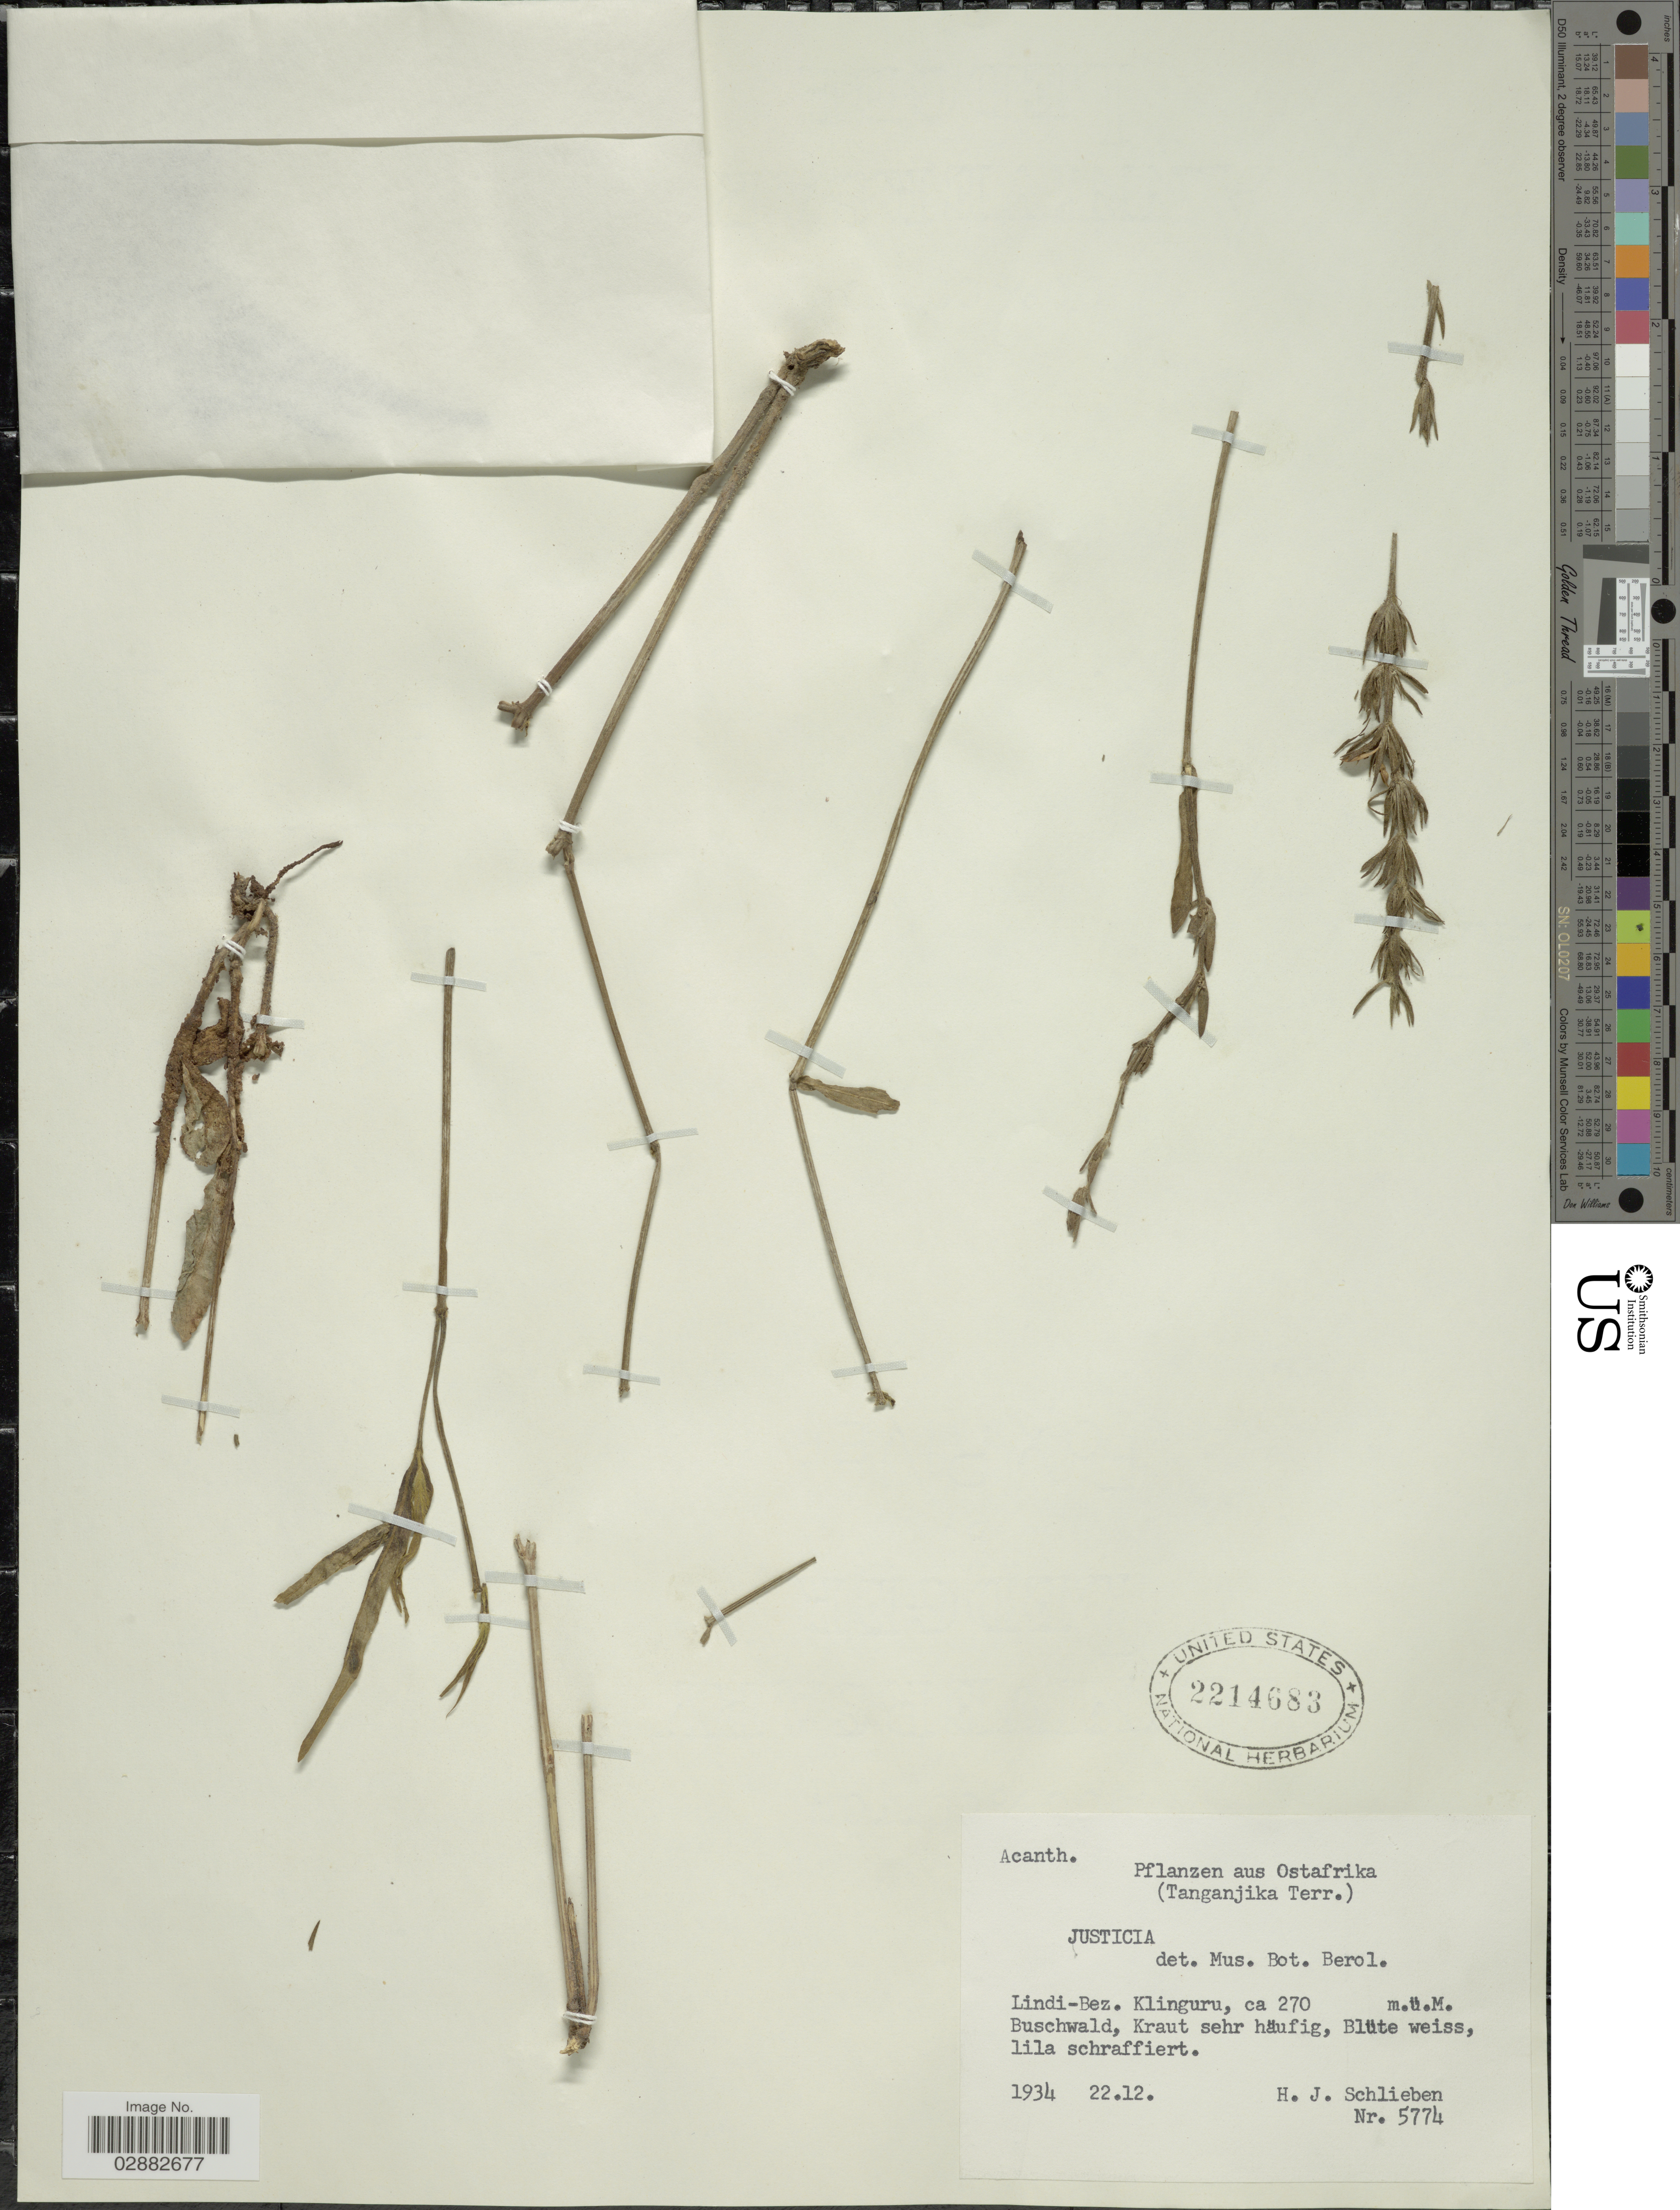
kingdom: Plantae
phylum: Tracheophyta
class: Magnoliopsida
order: Lamiales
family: Acanthaceae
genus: Justicia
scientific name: Justicia sp.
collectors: H. J. Schlieben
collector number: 5774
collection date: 1934-12-22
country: Tanzania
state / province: Lindi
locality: Ostafrika (Tanganjika Terr.) Lindi-Bez. Klinguru.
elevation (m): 270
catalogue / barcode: US 2214683